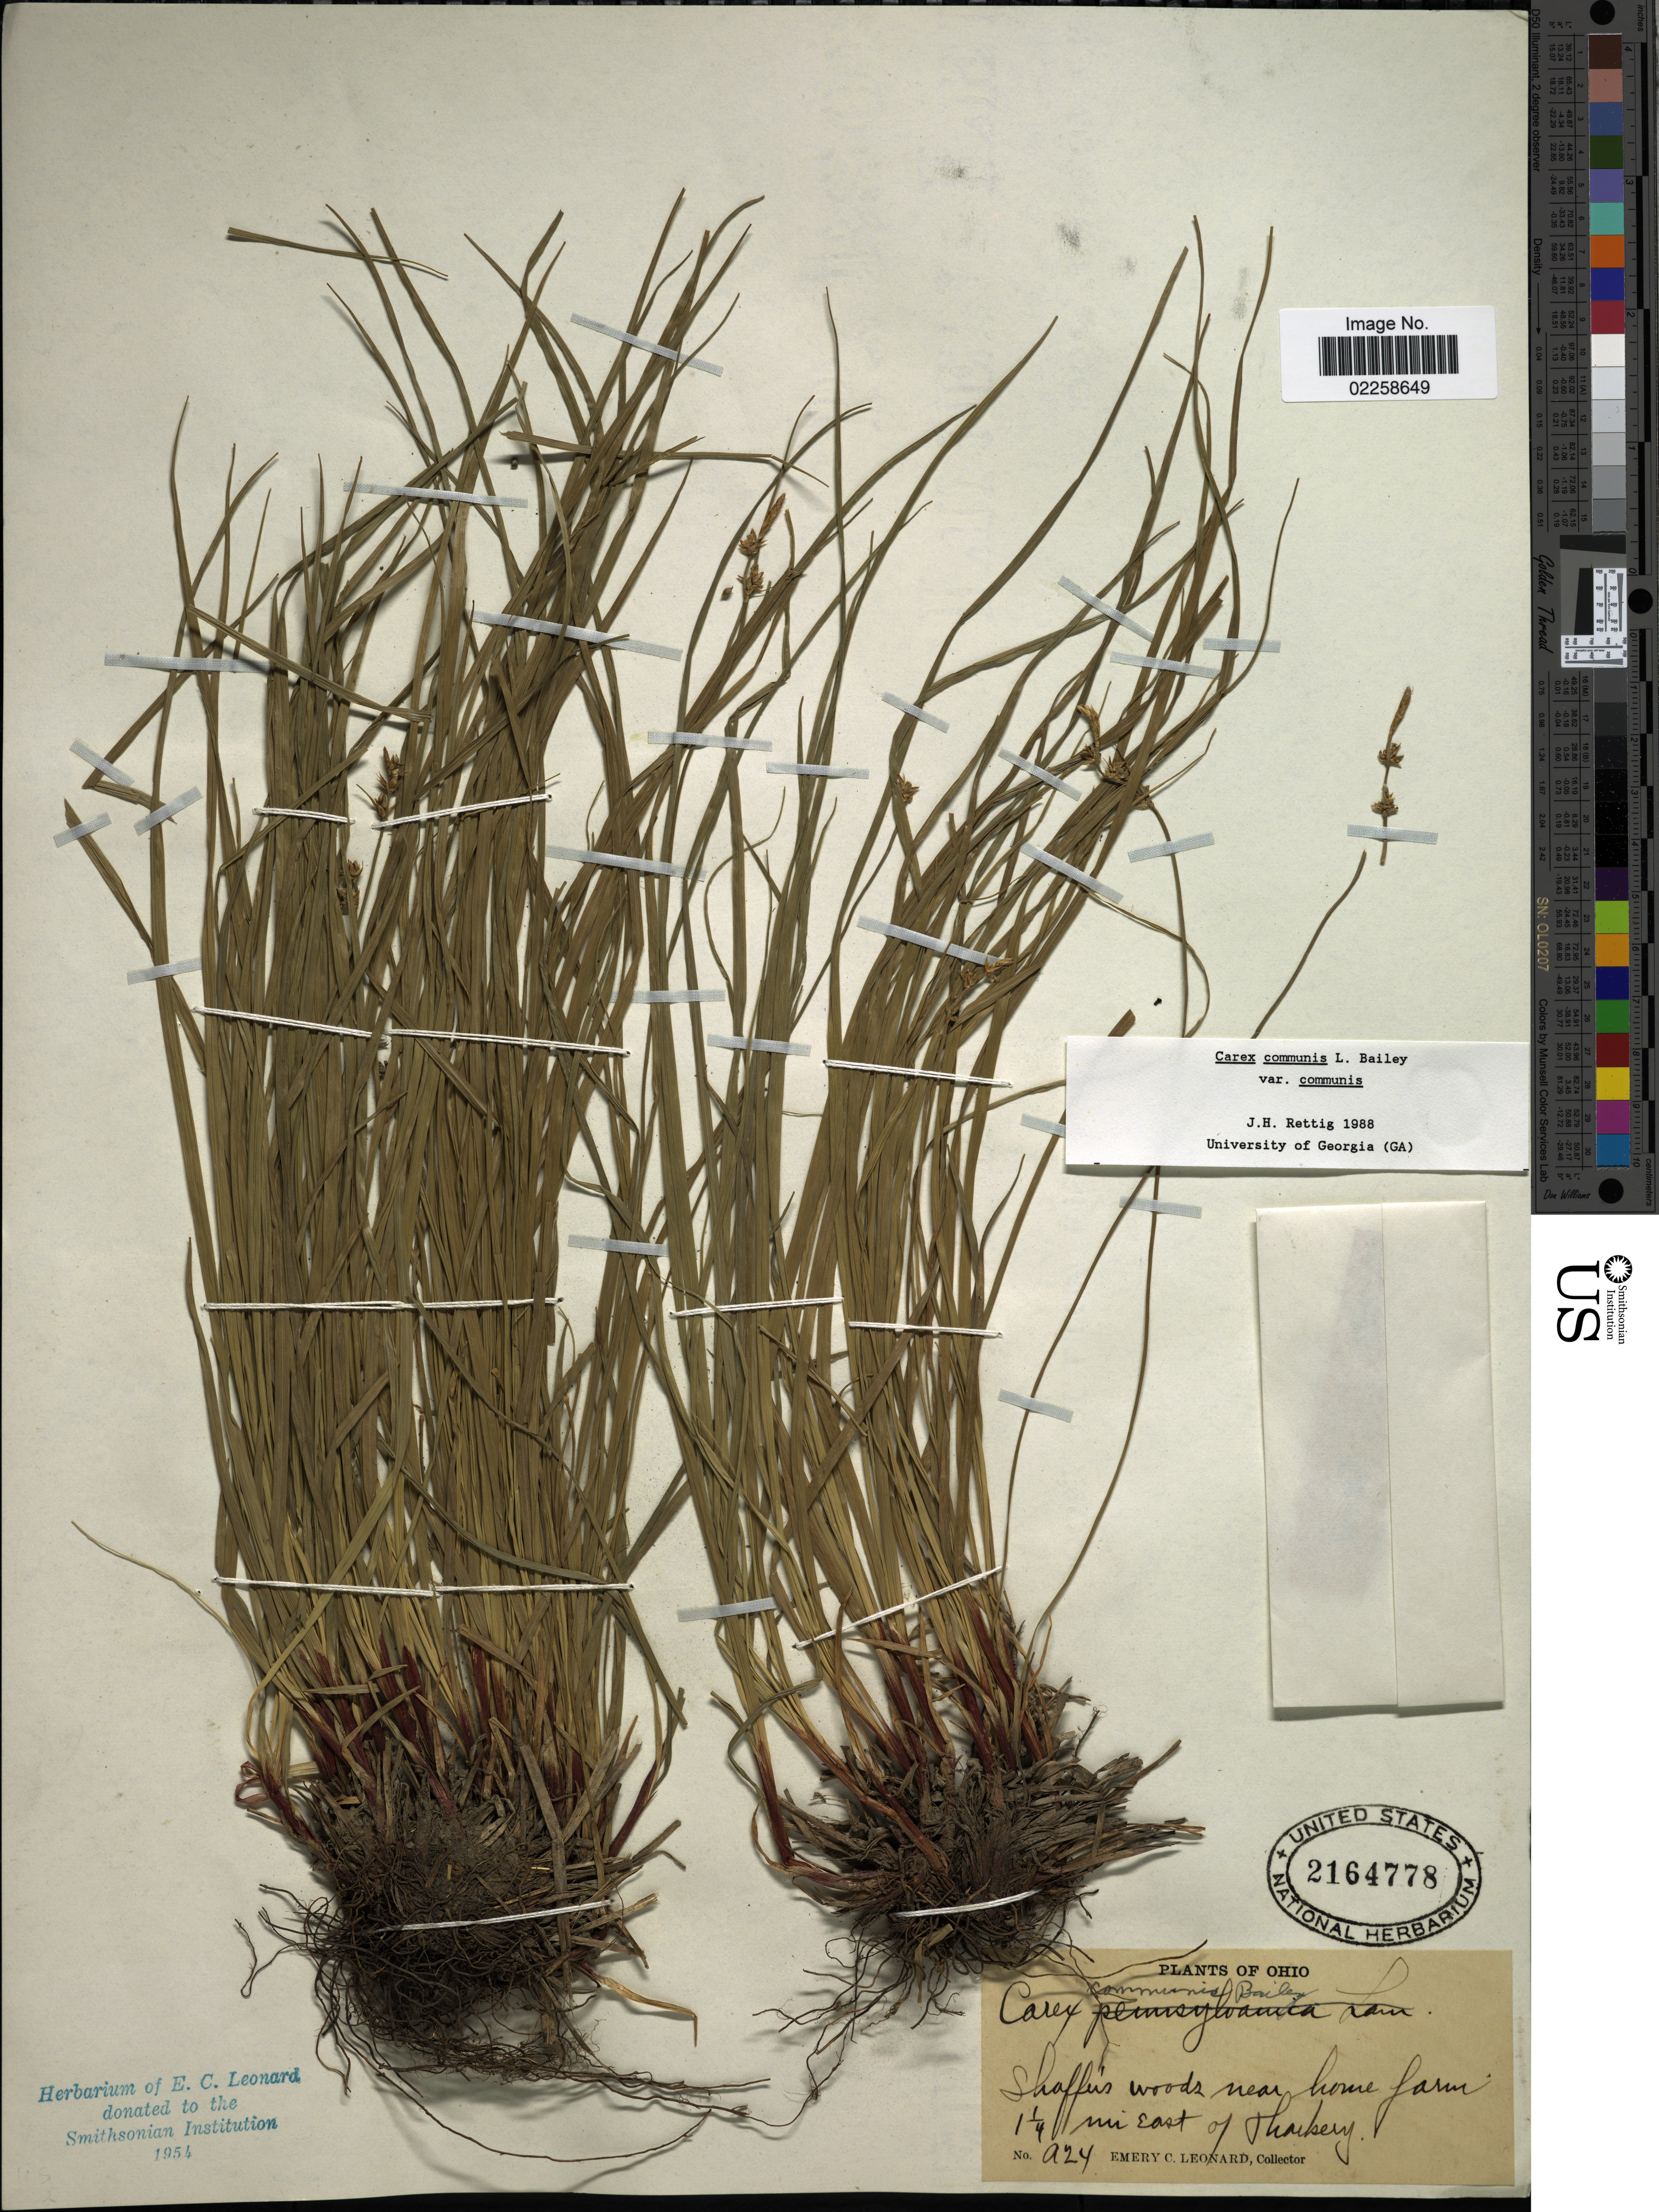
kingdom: Plantae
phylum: Tracheophyta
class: Liliopsida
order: Poales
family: Cyperaceae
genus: Carex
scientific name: Carex communis var. communis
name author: L.H. Bailey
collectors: E. C. Leonard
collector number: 924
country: United States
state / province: Ohio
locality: Shaffeis woods near home farm 1¼ mi E. of Thacbery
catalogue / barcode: US 2164778